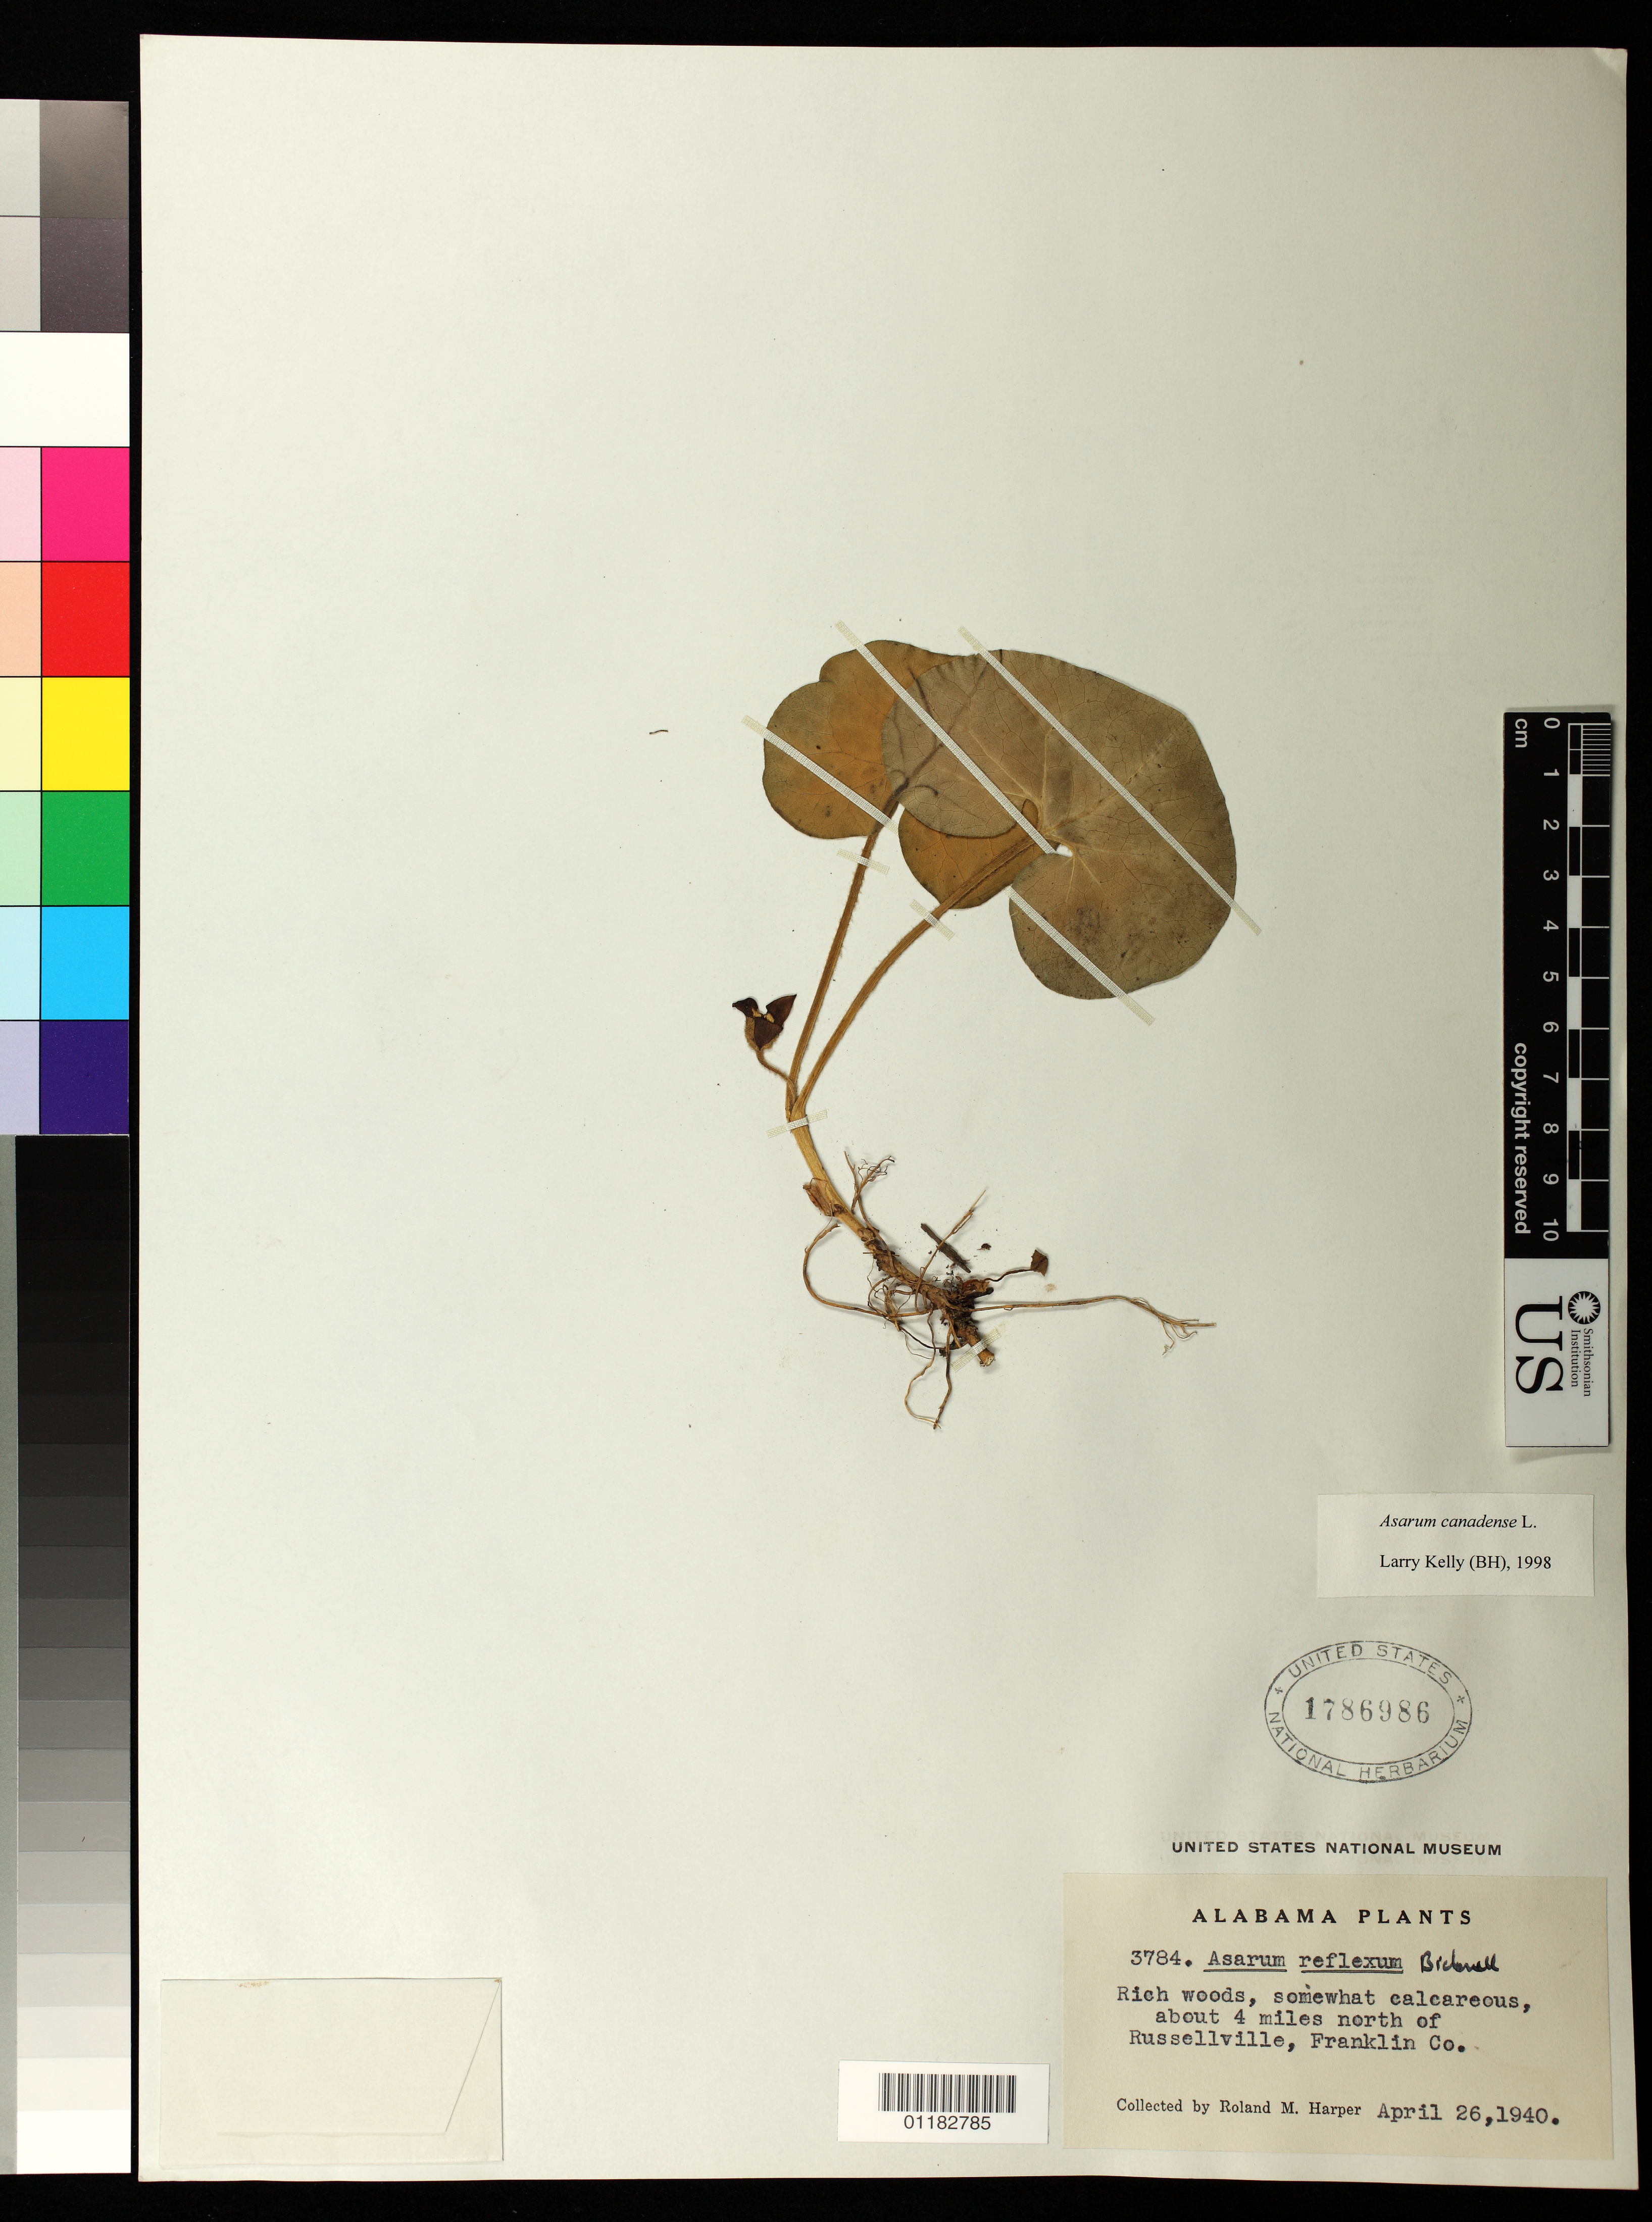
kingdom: Plantae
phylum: Tracheophyta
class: Magnoliopsida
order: Piperales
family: Aristolochiaceae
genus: Asarum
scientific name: Asarum canadense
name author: L.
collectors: R. M. Harper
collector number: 3784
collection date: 1940-04-26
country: United States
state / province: Alabama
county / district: Franklin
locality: About 4 miles north of Russellville, Franklin County.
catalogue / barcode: US 1786986